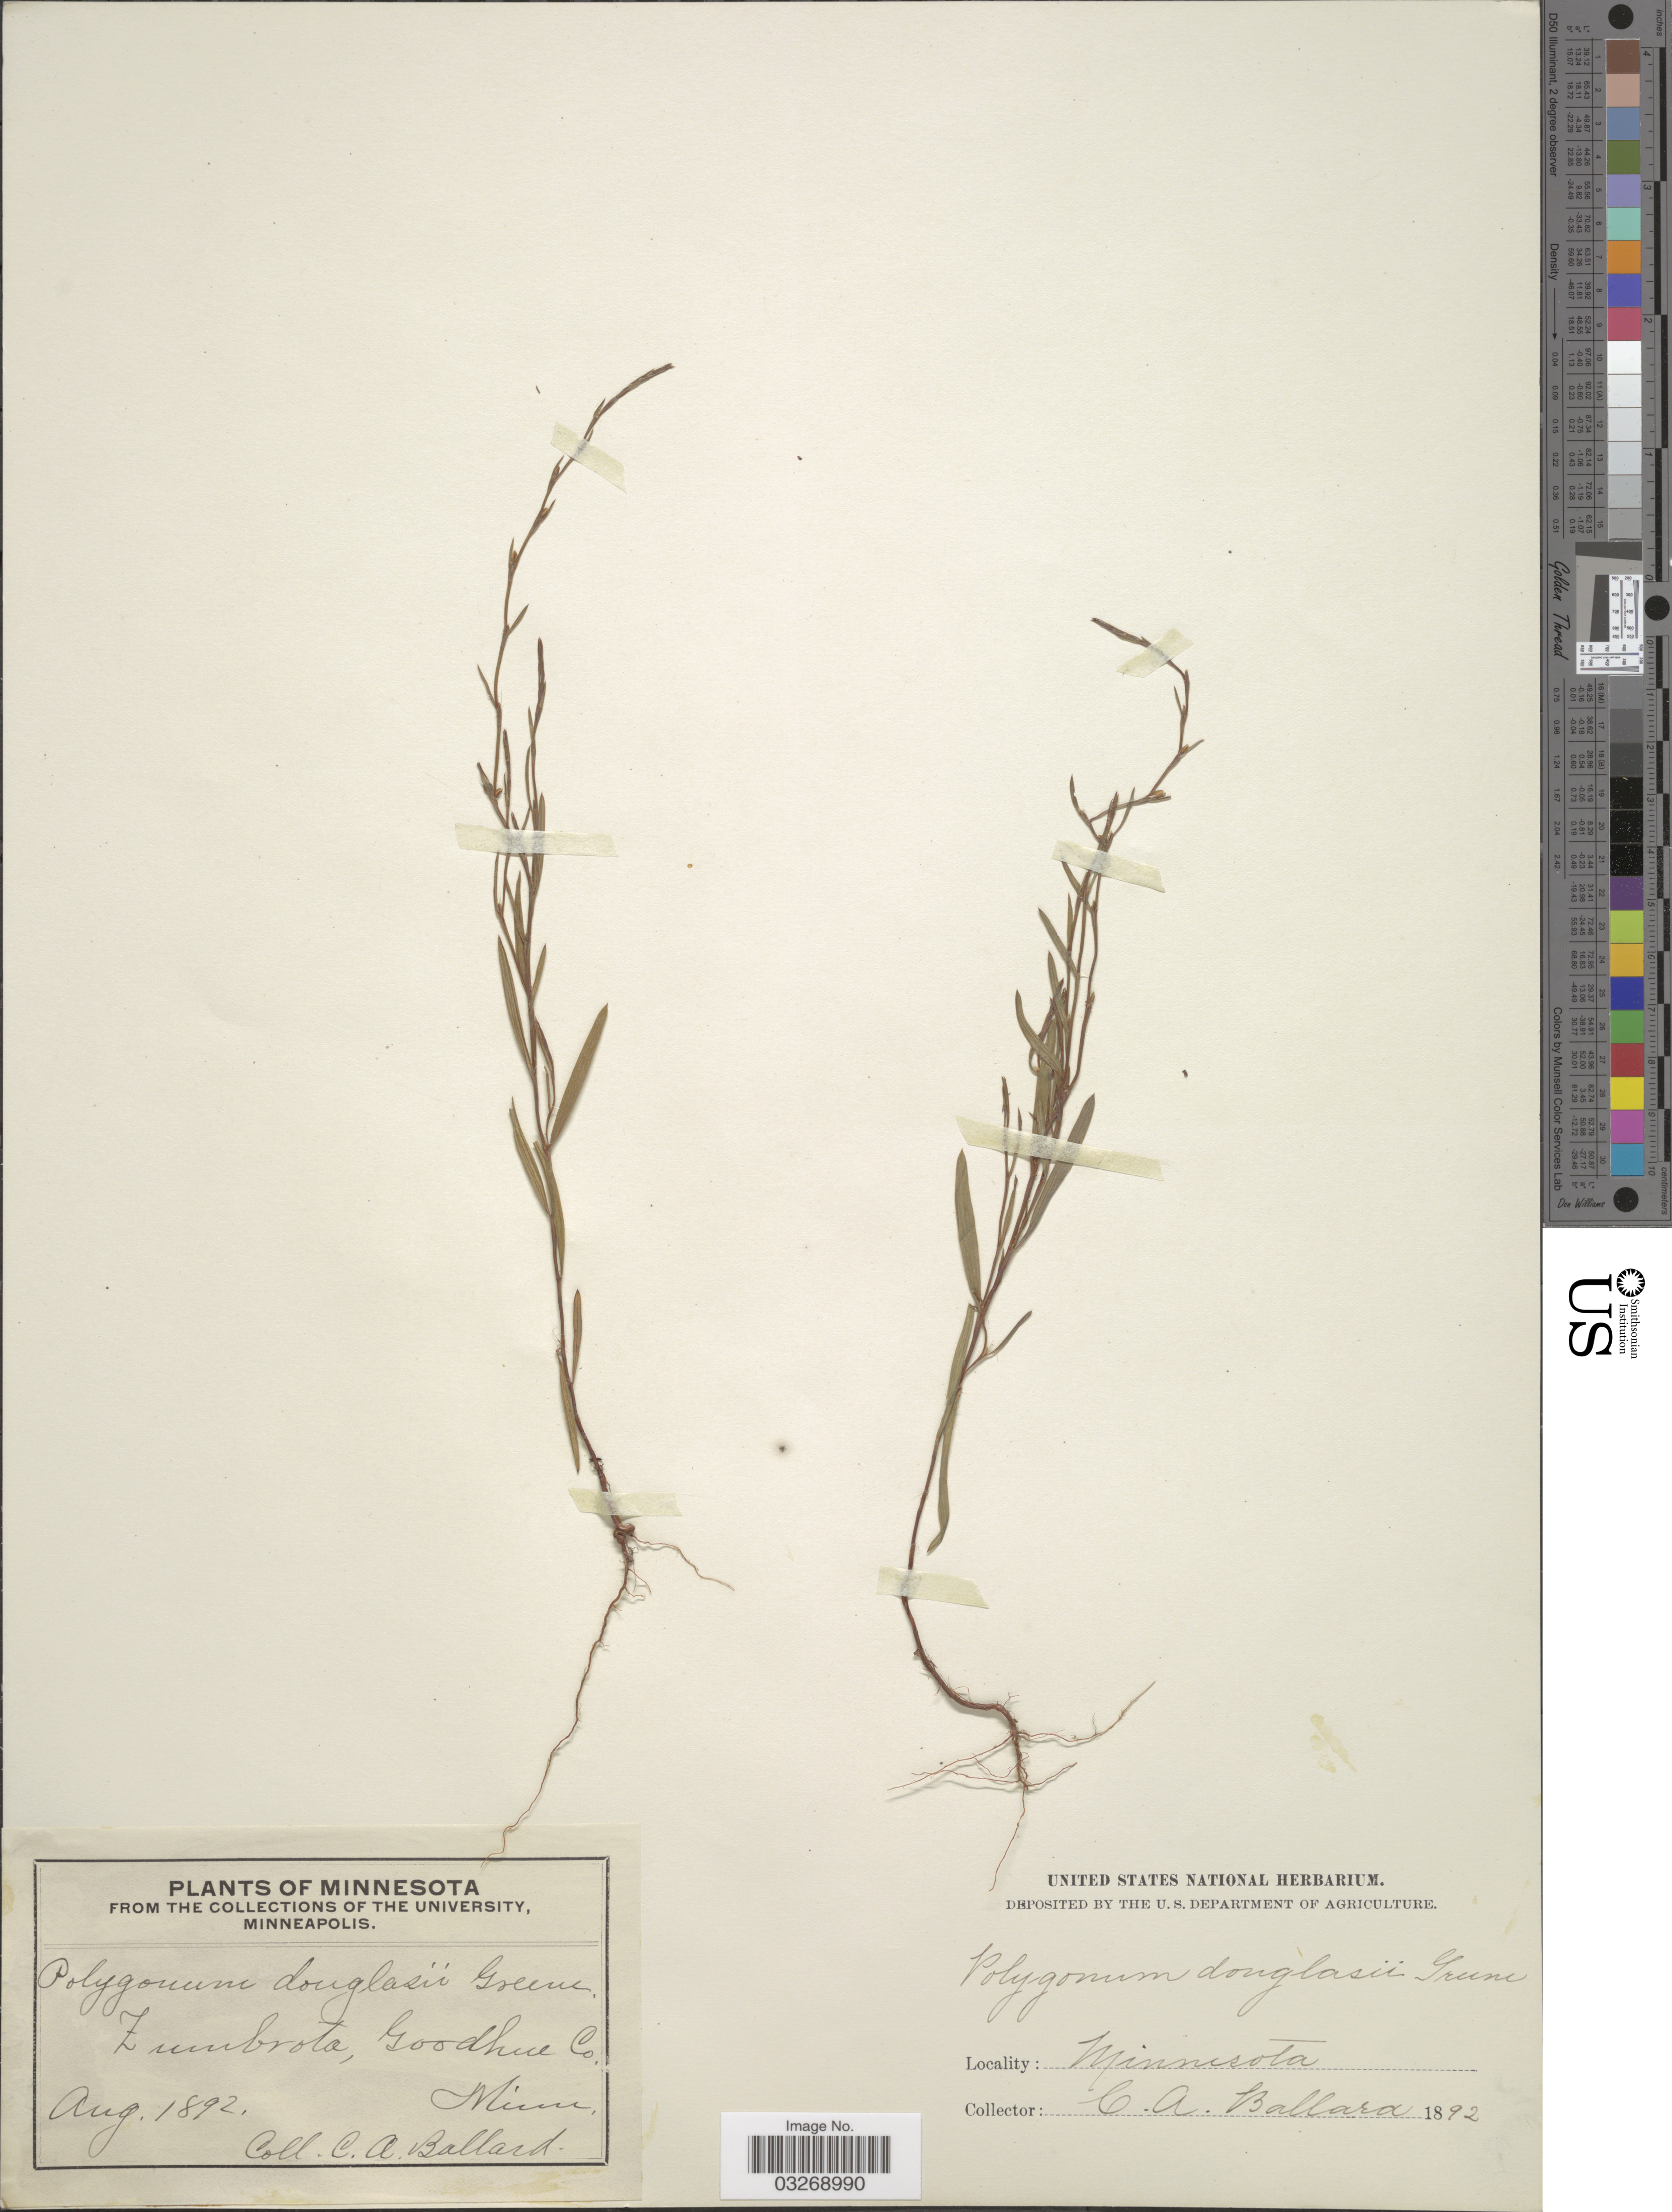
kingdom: Plantae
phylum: Tracheophyta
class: Magnoliopsida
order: Caryophyllales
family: Polygonaceae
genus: Polygonum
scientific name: Polygonum douglasii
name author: Greene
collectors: C. A. Ballard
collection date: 1892-08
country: United States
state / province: Minnesota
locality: Zumbrota, Goodhue Co.